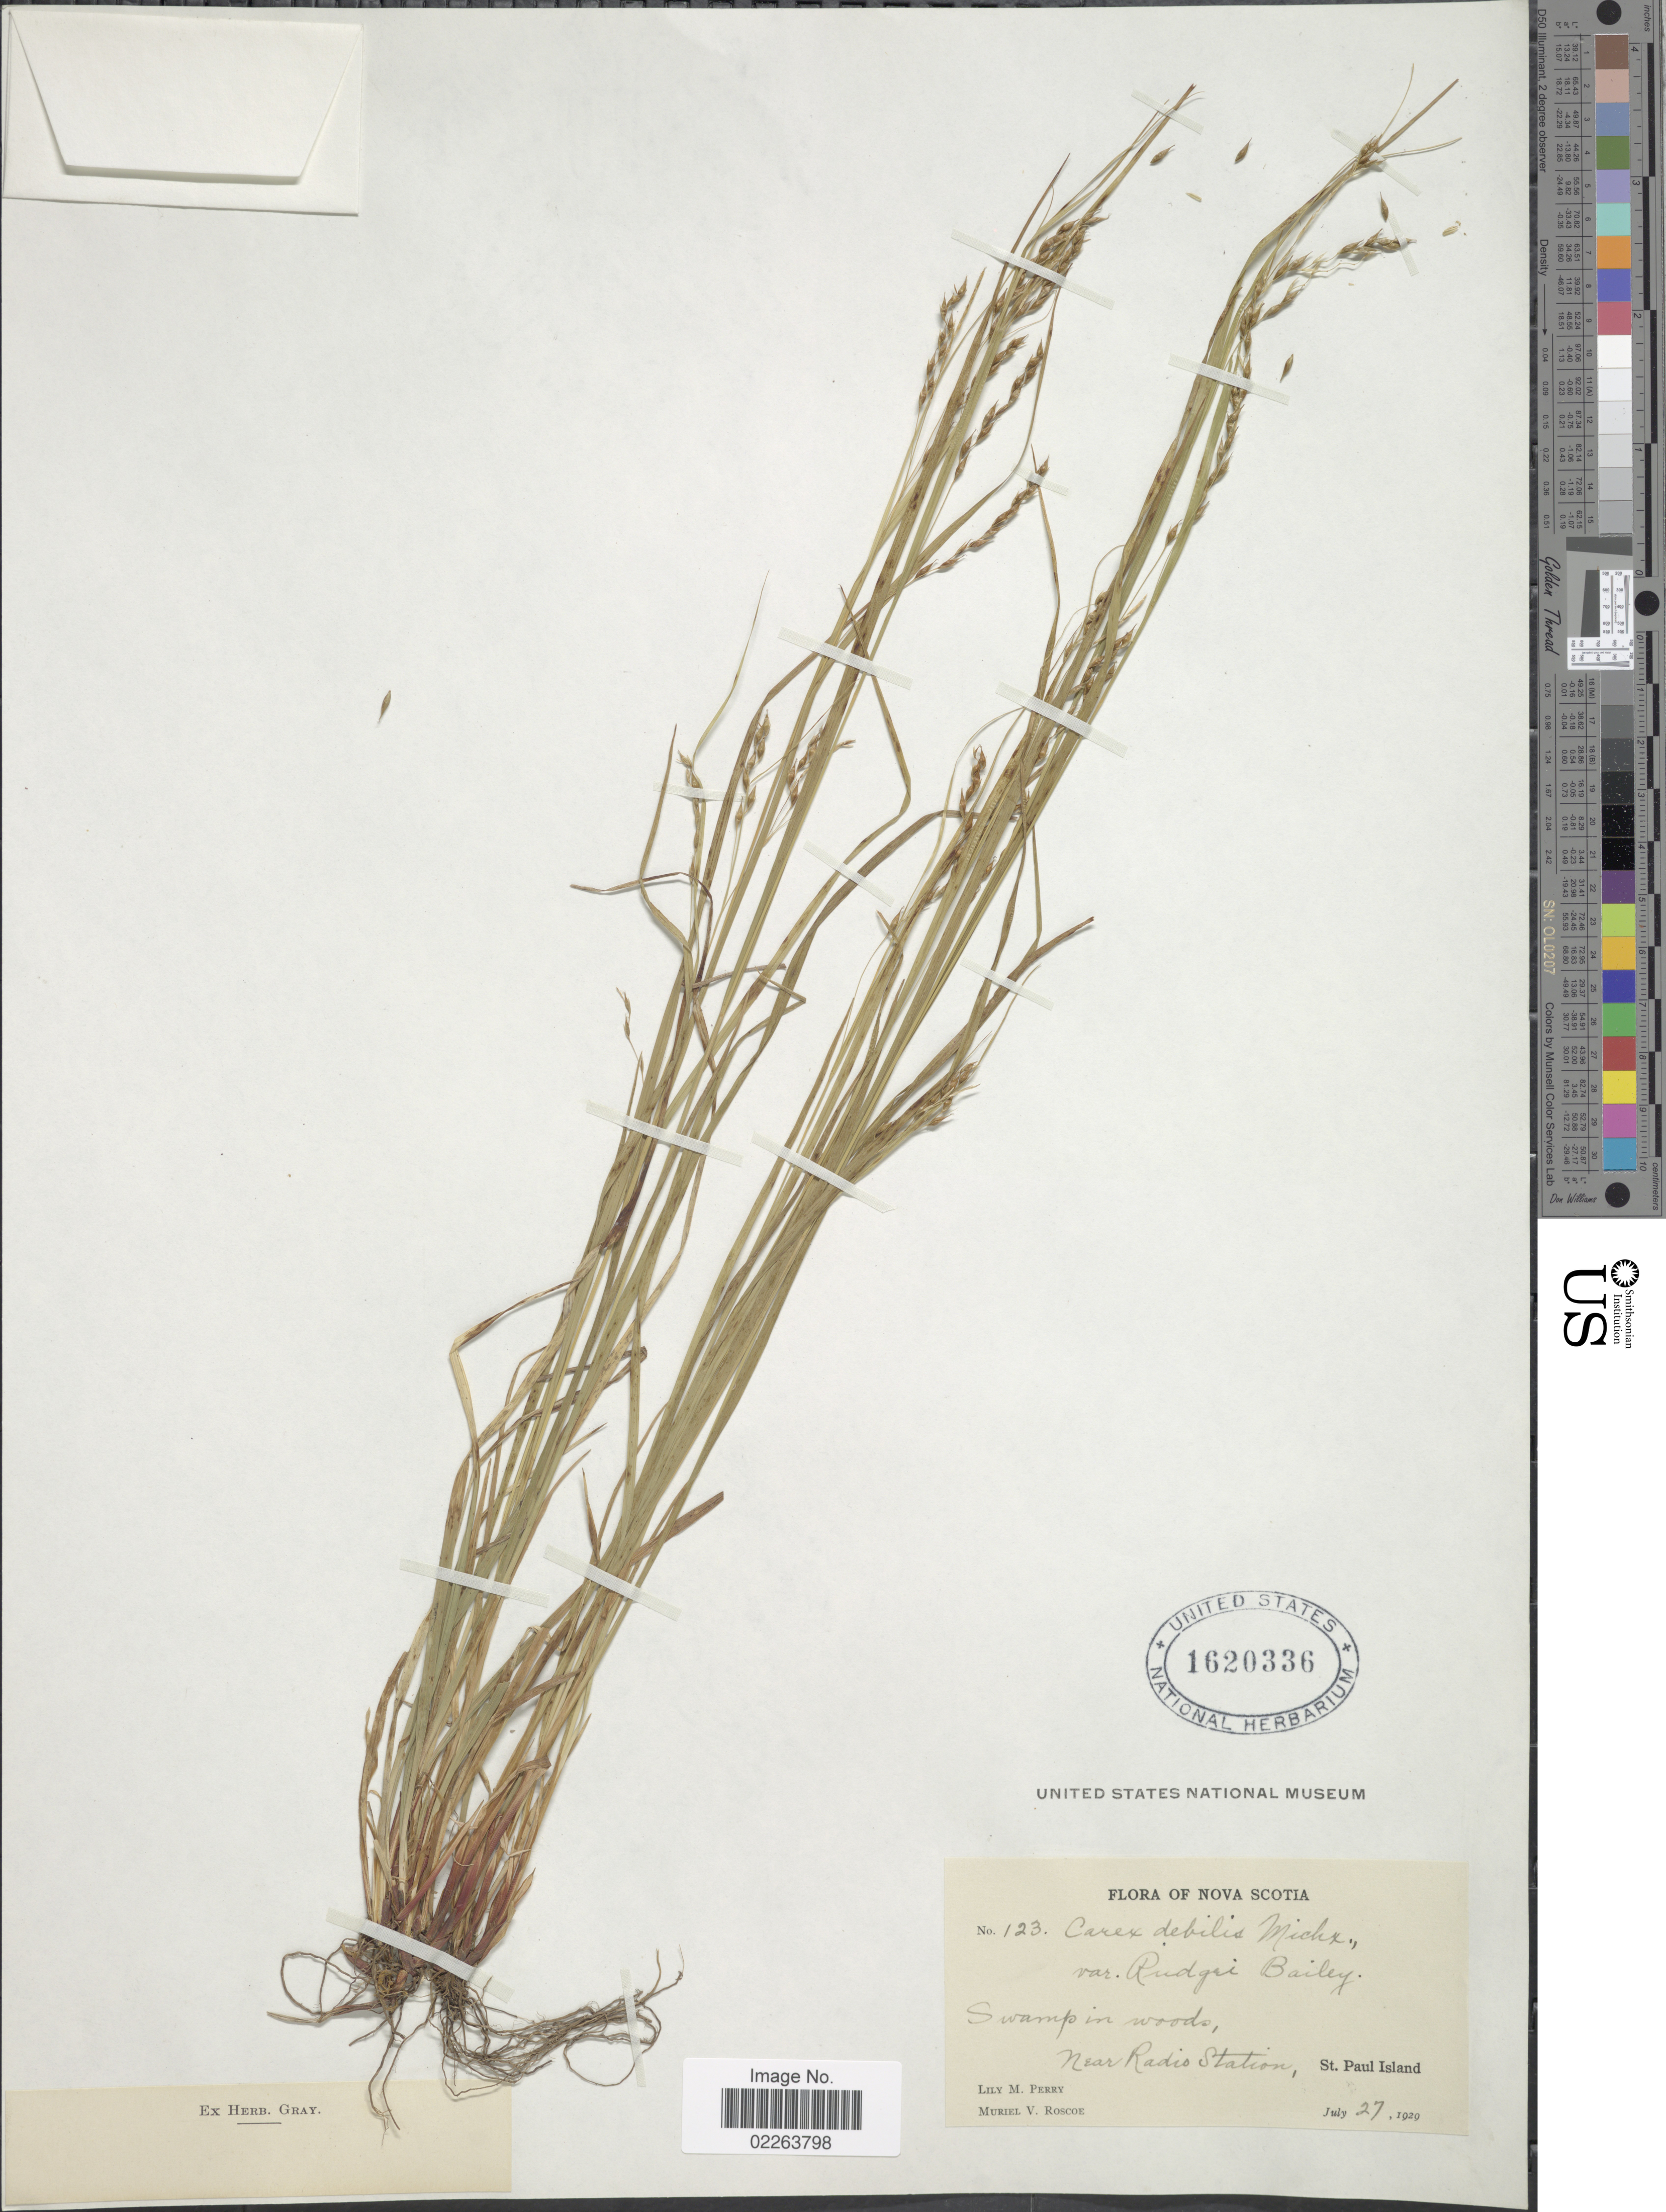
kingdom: Plantae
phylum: Tracheophyta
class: Liliopsida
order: Poales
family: Cyperaceae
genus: Carex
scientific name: Carex flexuosa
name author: Muhl. ex Willd.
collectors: L. M. Perry & M. Roscoe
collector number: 123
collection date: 1929-07-27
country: Canada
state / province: Nova Scotia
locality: Swamp in woods, near Radio Station, St. Paul Island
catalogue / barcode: US 1620336